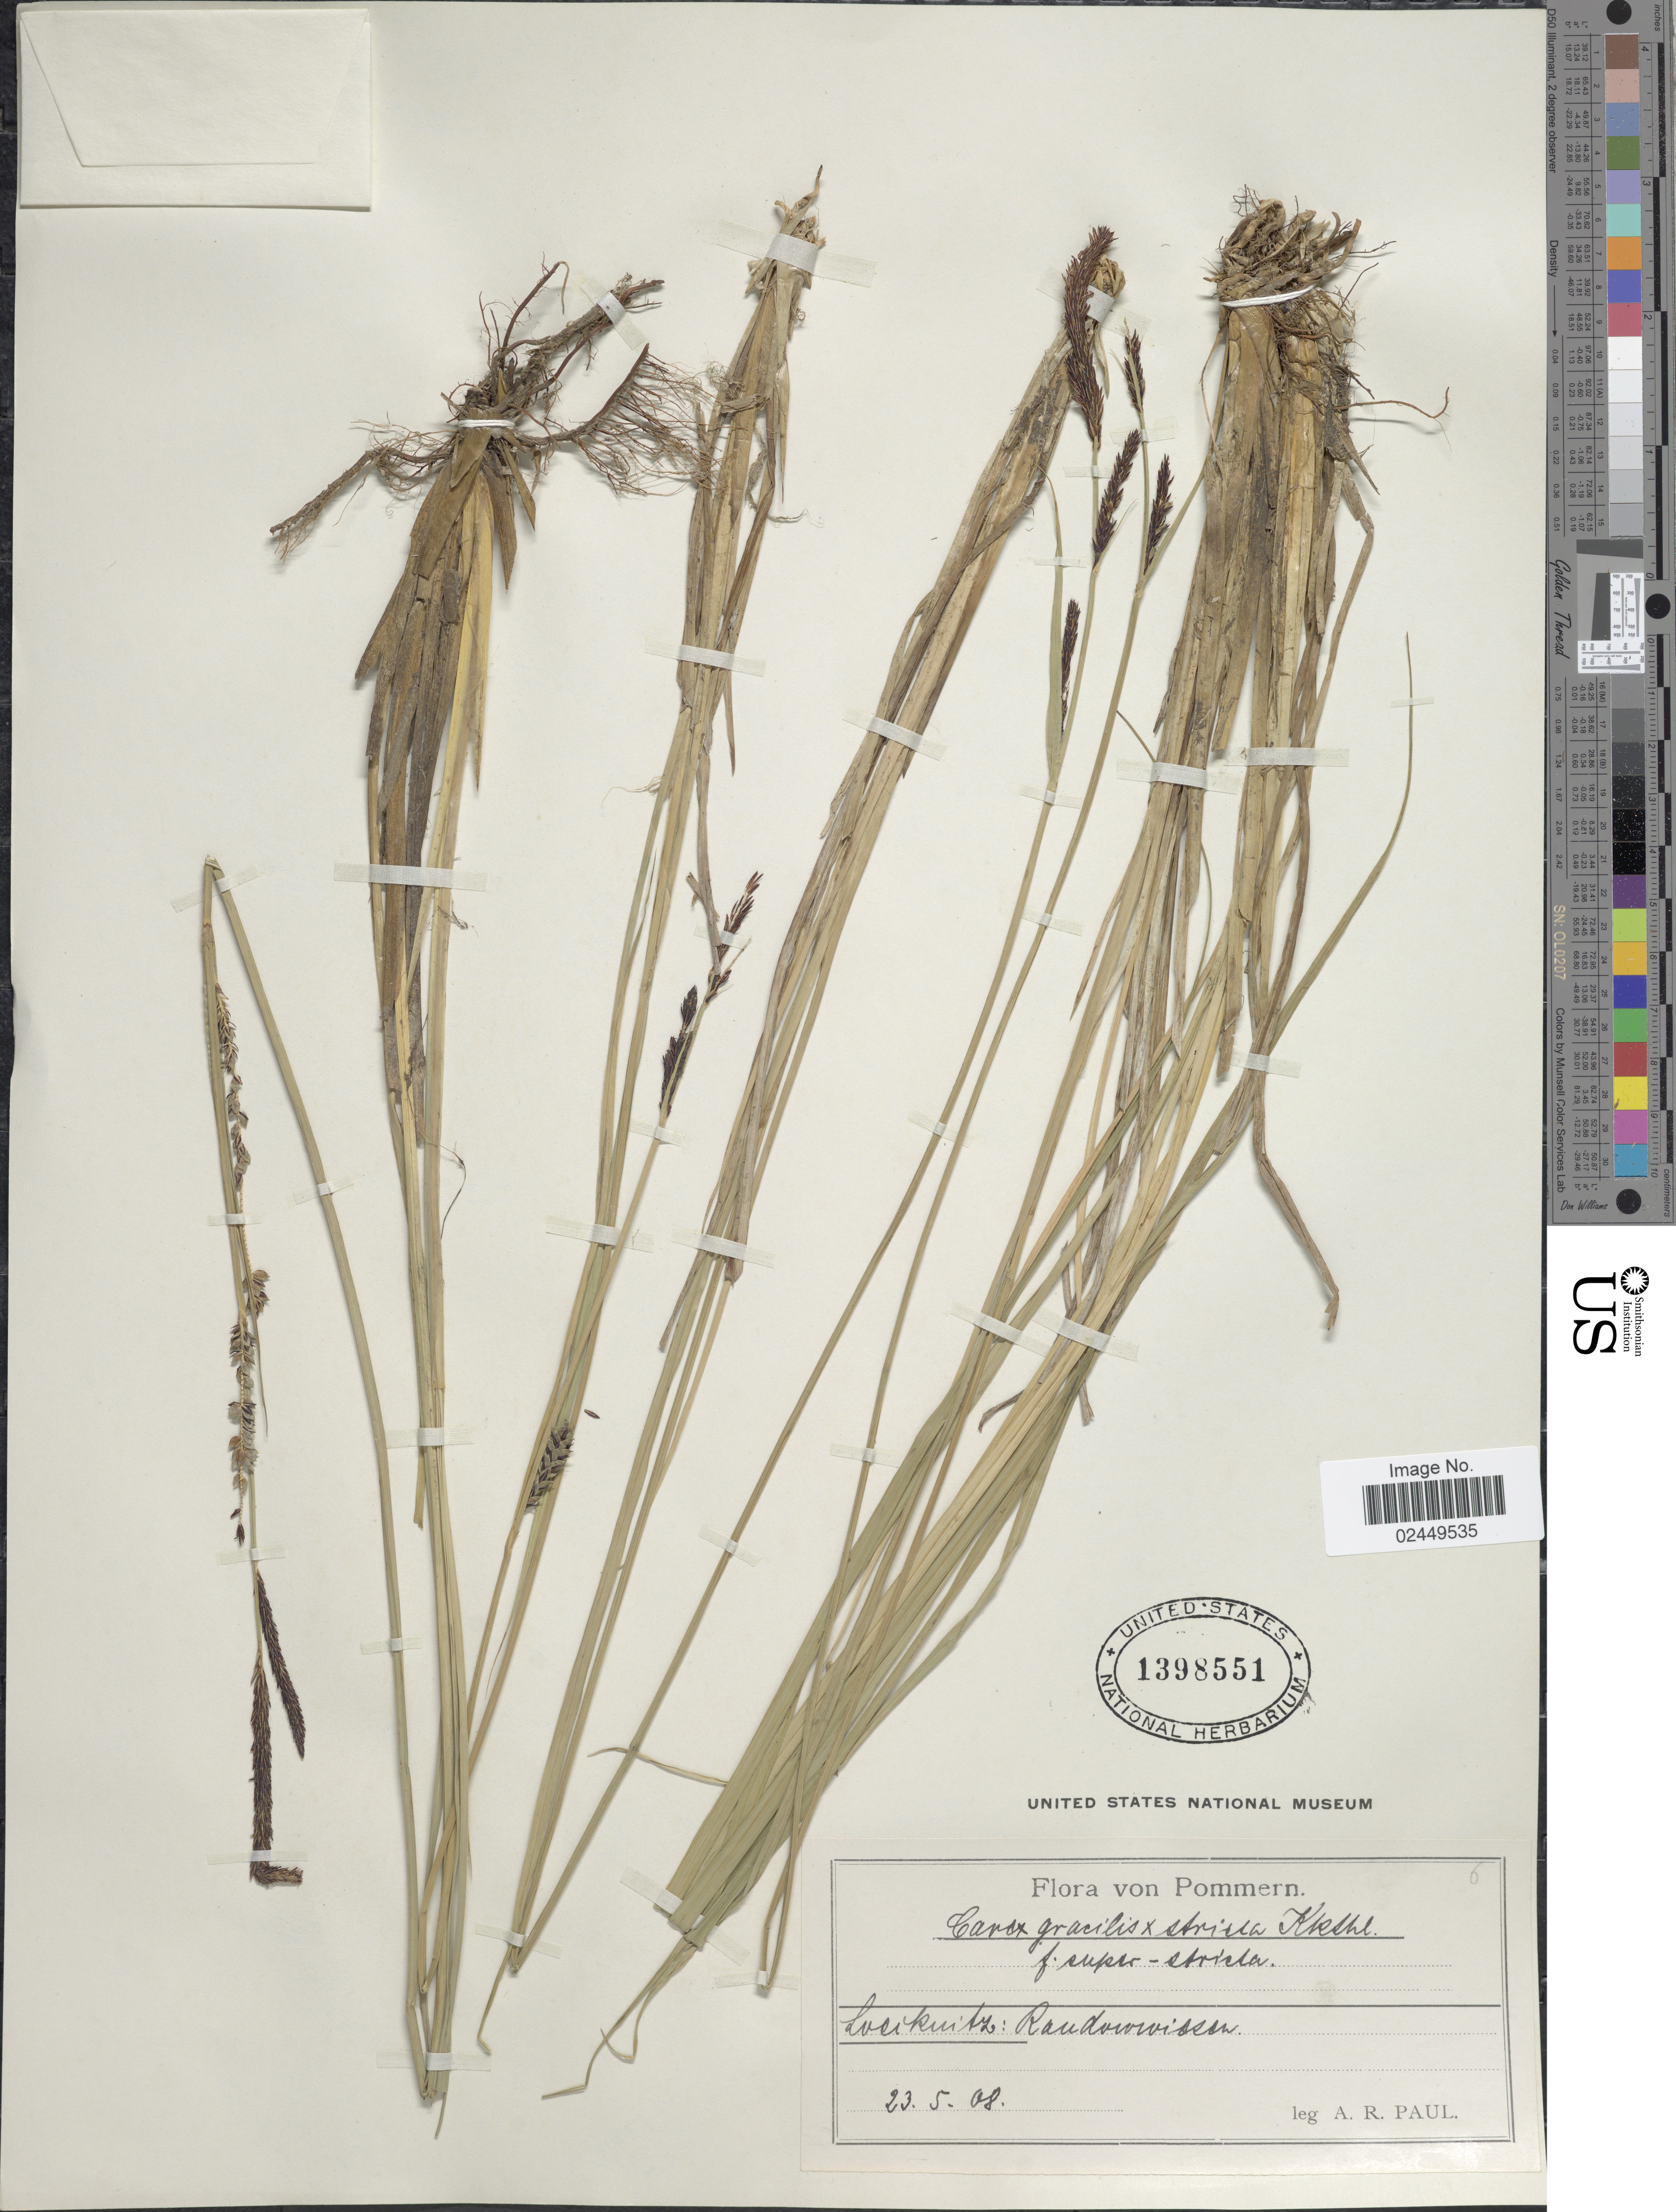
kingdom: Plantae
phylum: Tracheophyta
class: Liliopsida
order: Poales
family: Cyperaceae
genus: Carex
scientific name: Carex acuta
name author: L.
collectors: A. Paul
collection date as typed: Transcribed d/m/y: 23/5/8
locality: Pommern, Loskuitz: Raud [illegible text]wissen. [interpreted]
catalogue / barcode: US 1398551